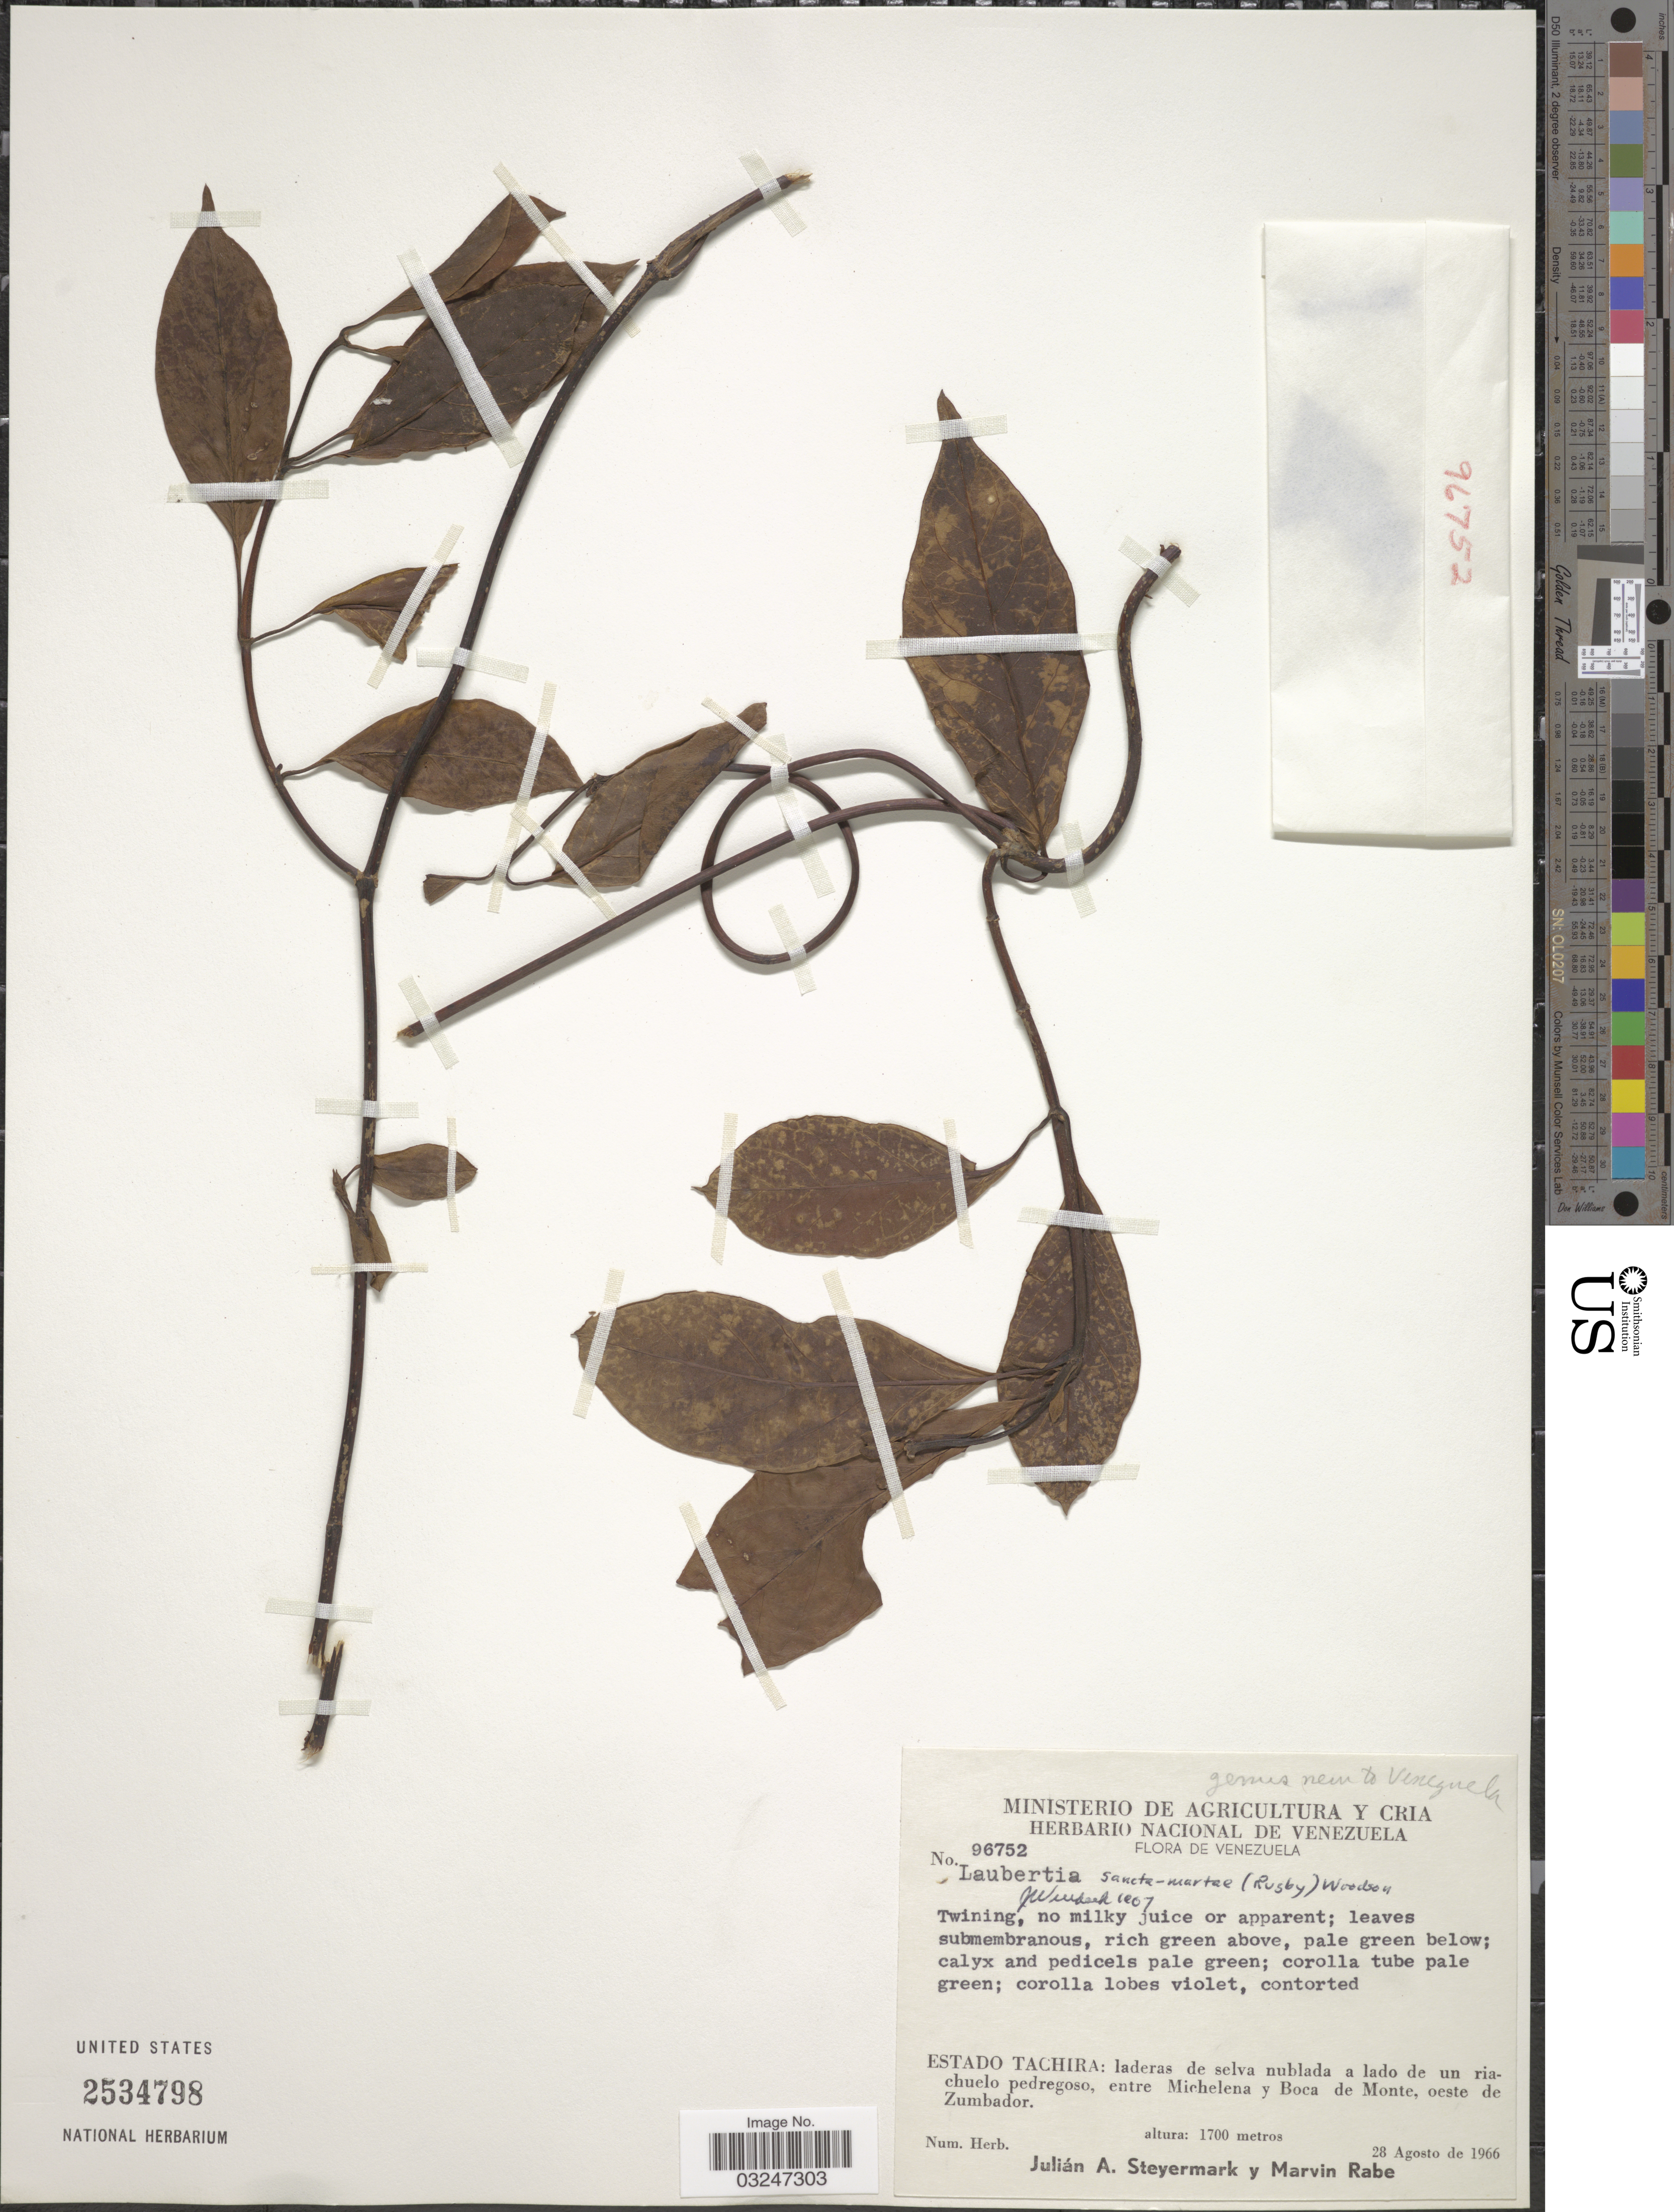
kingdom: Plantae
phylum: Tracheophyta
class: Magnoliopsida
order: Gentianales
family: Apocynaceae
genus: Laubertia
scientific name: Laubertia sanctae-martae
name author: (Rusby) Woodson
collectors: J. Steyermark & M. Rabe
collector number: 96752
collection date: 1966-08-28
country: Venezuela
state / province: Tachira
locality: Estado Tachira: laderas de selva nublada a lado de un riachuelo pedregoso, entre Michelena y Boca de Monte, oeste de Zumbador.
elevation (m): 1700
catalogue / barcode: US 2534798